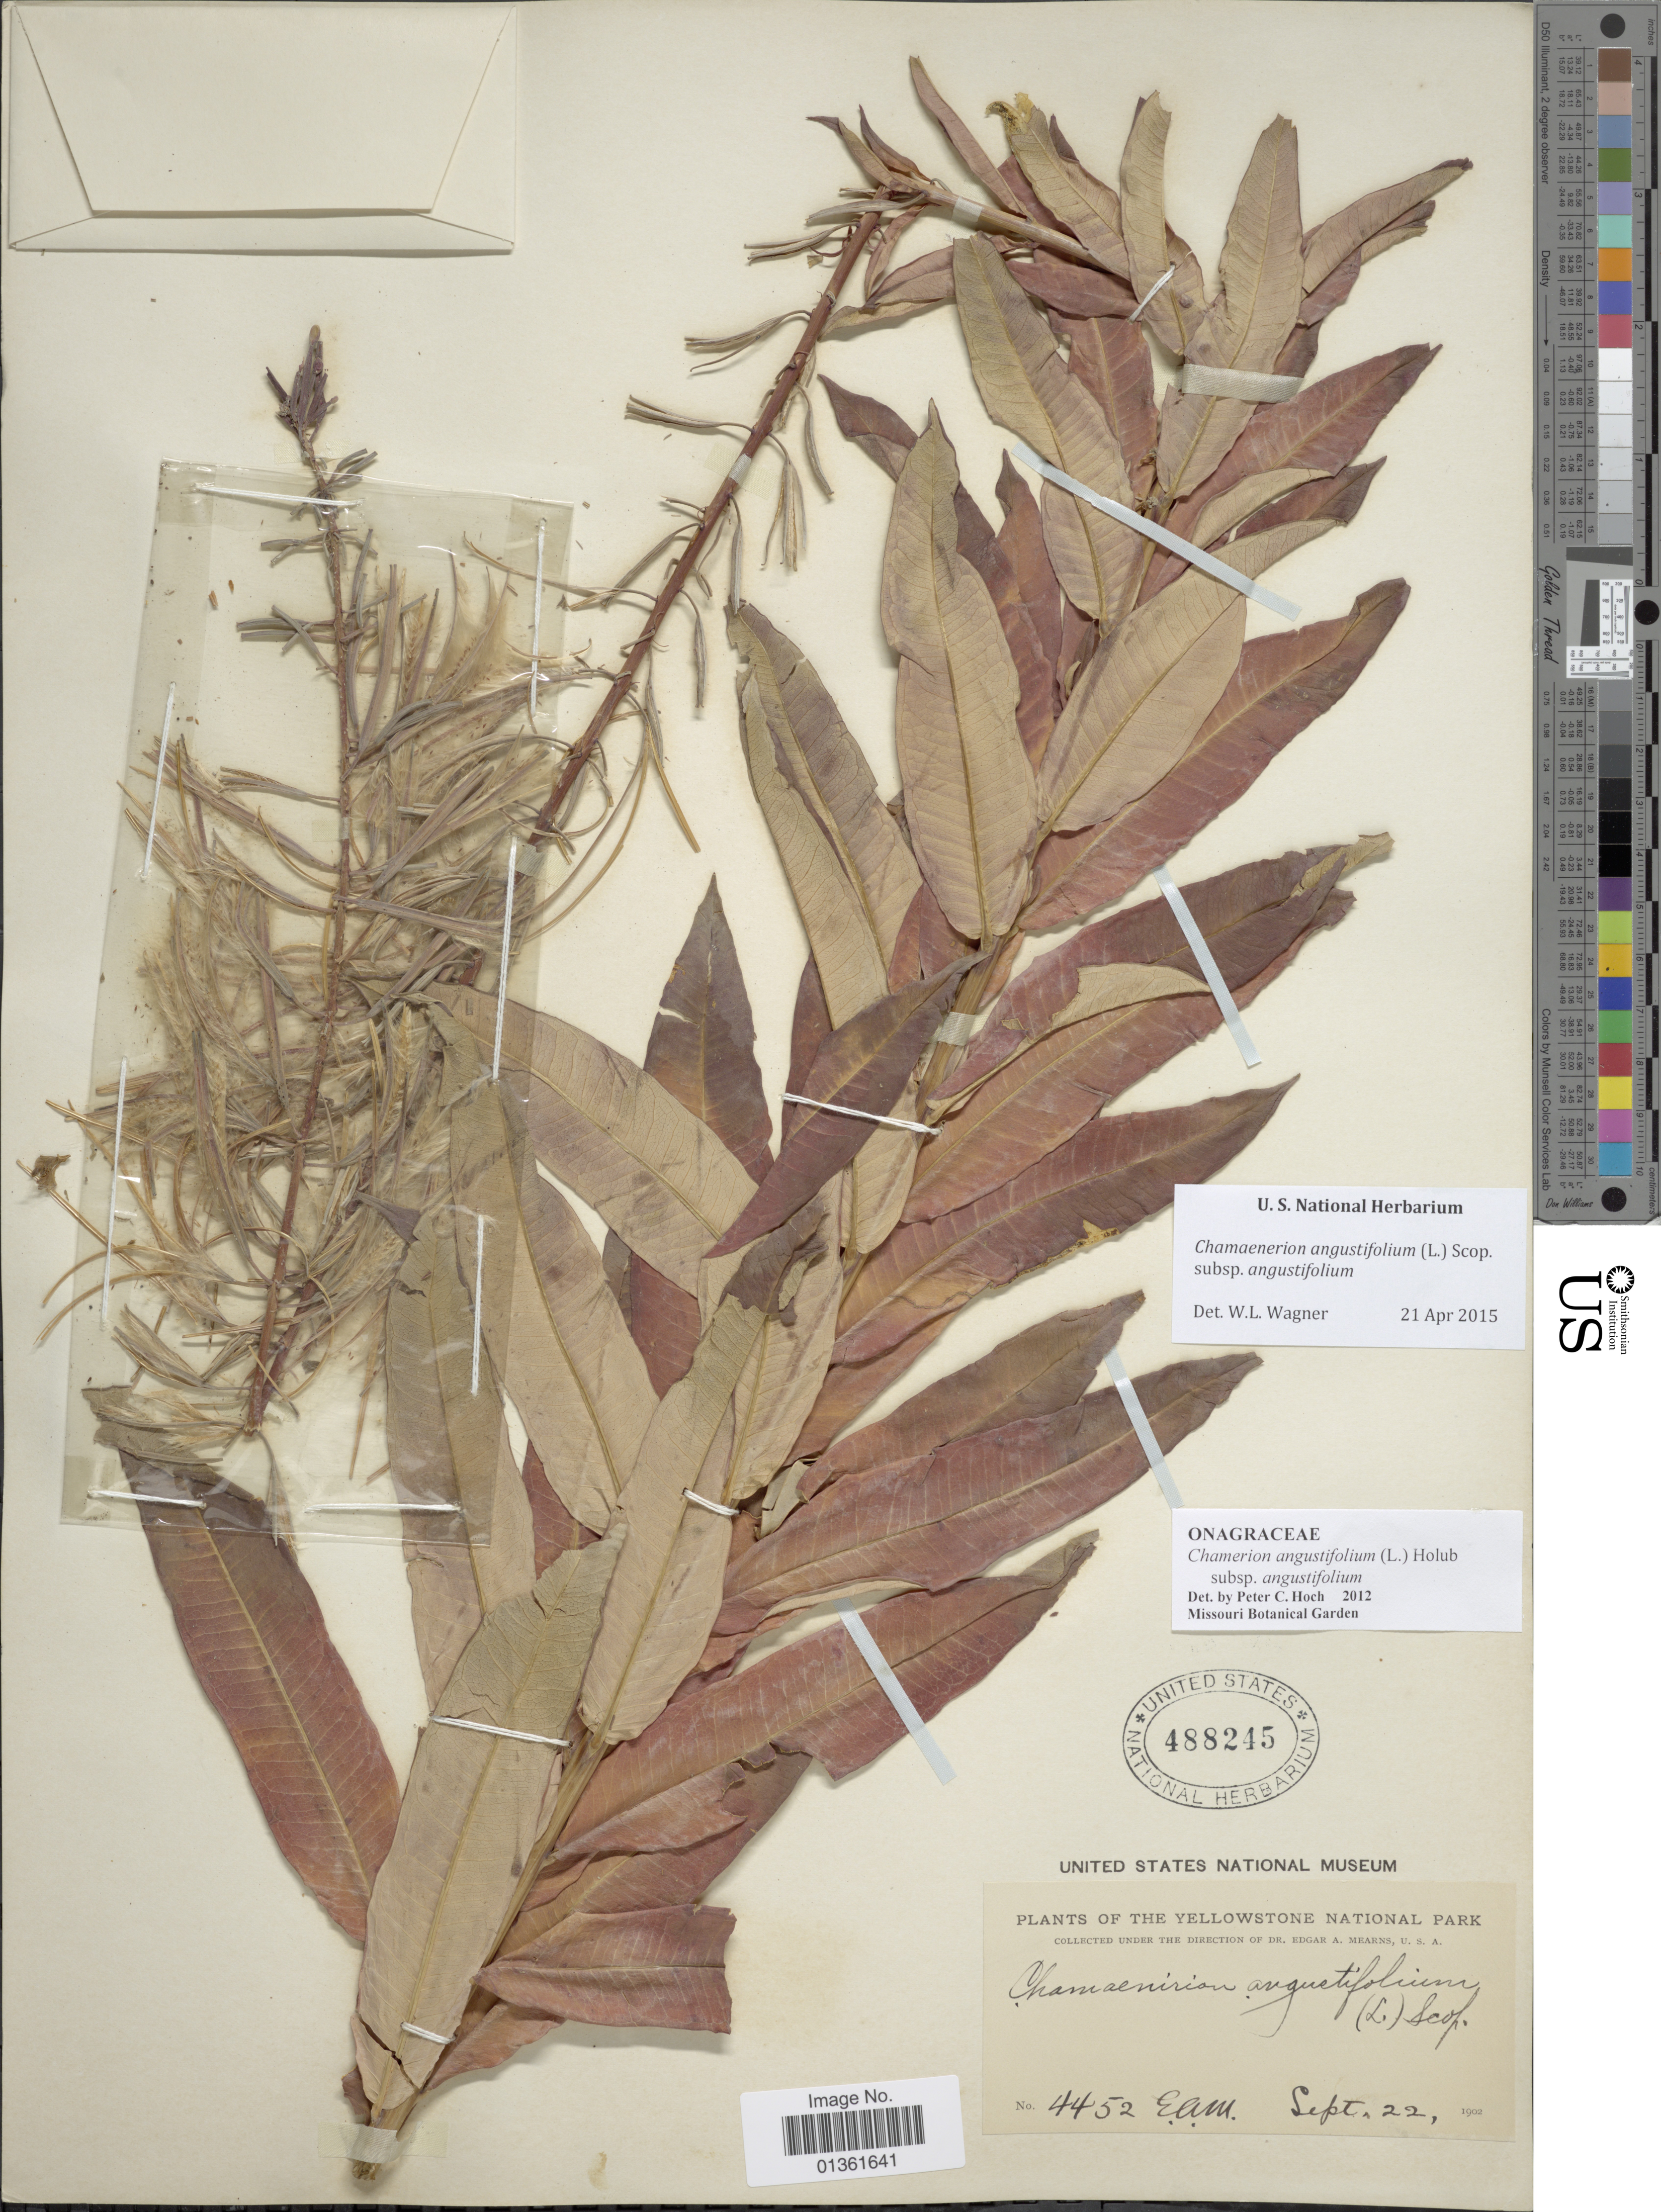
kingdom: Plantae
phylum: Tracheophyta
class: Magnoliopsida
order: Myrtales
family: Onagraceae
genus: Chamaenerion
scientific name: Chamaenerion angustifolium subsp. angustifolium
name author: (L.) Scop.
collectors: E. A. Mearns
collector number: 4452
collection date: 1902-09-22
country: United States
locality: Yellowstone National Park.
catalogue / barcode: US 488245